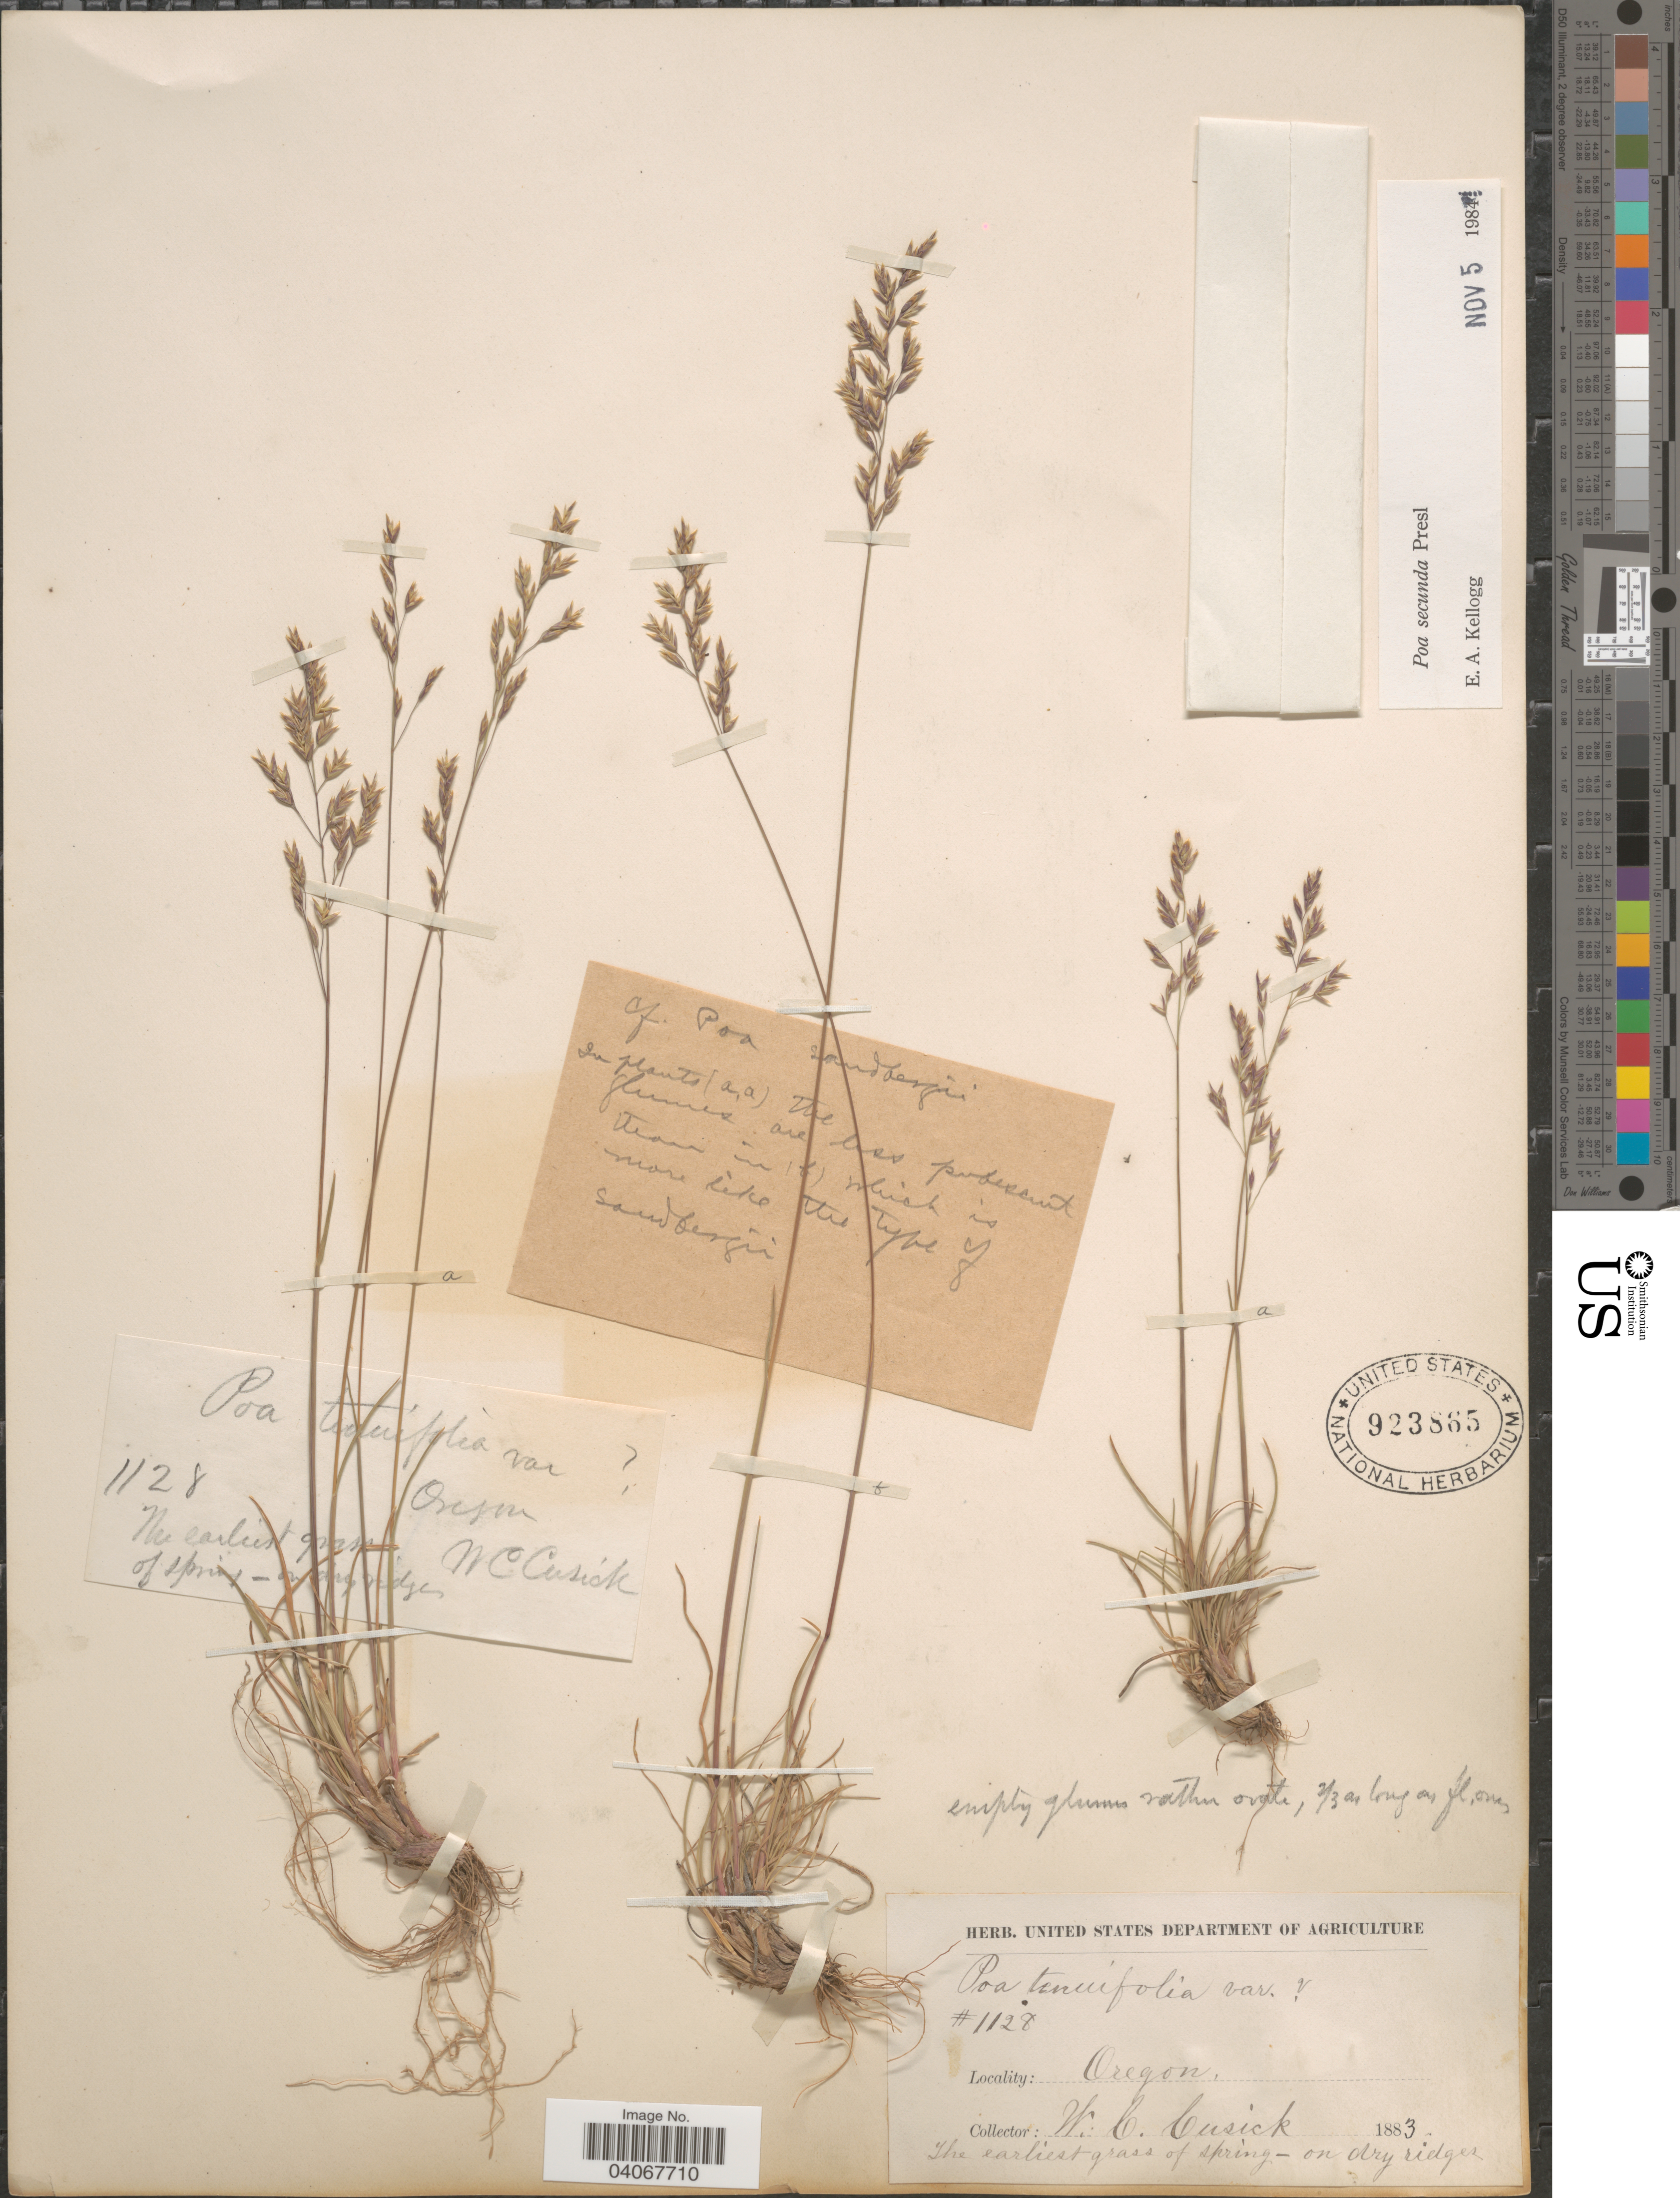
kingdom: Plantae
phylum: Tracheophyta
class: Liliopsida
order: Poales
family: Poaceae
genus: Poa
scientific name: Poa secunda subsp. secunda var. secunda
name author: J. Presl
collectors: W. C. Cusick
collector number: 1128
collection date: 1883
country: United States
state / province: Oregon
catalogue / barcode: US 923865